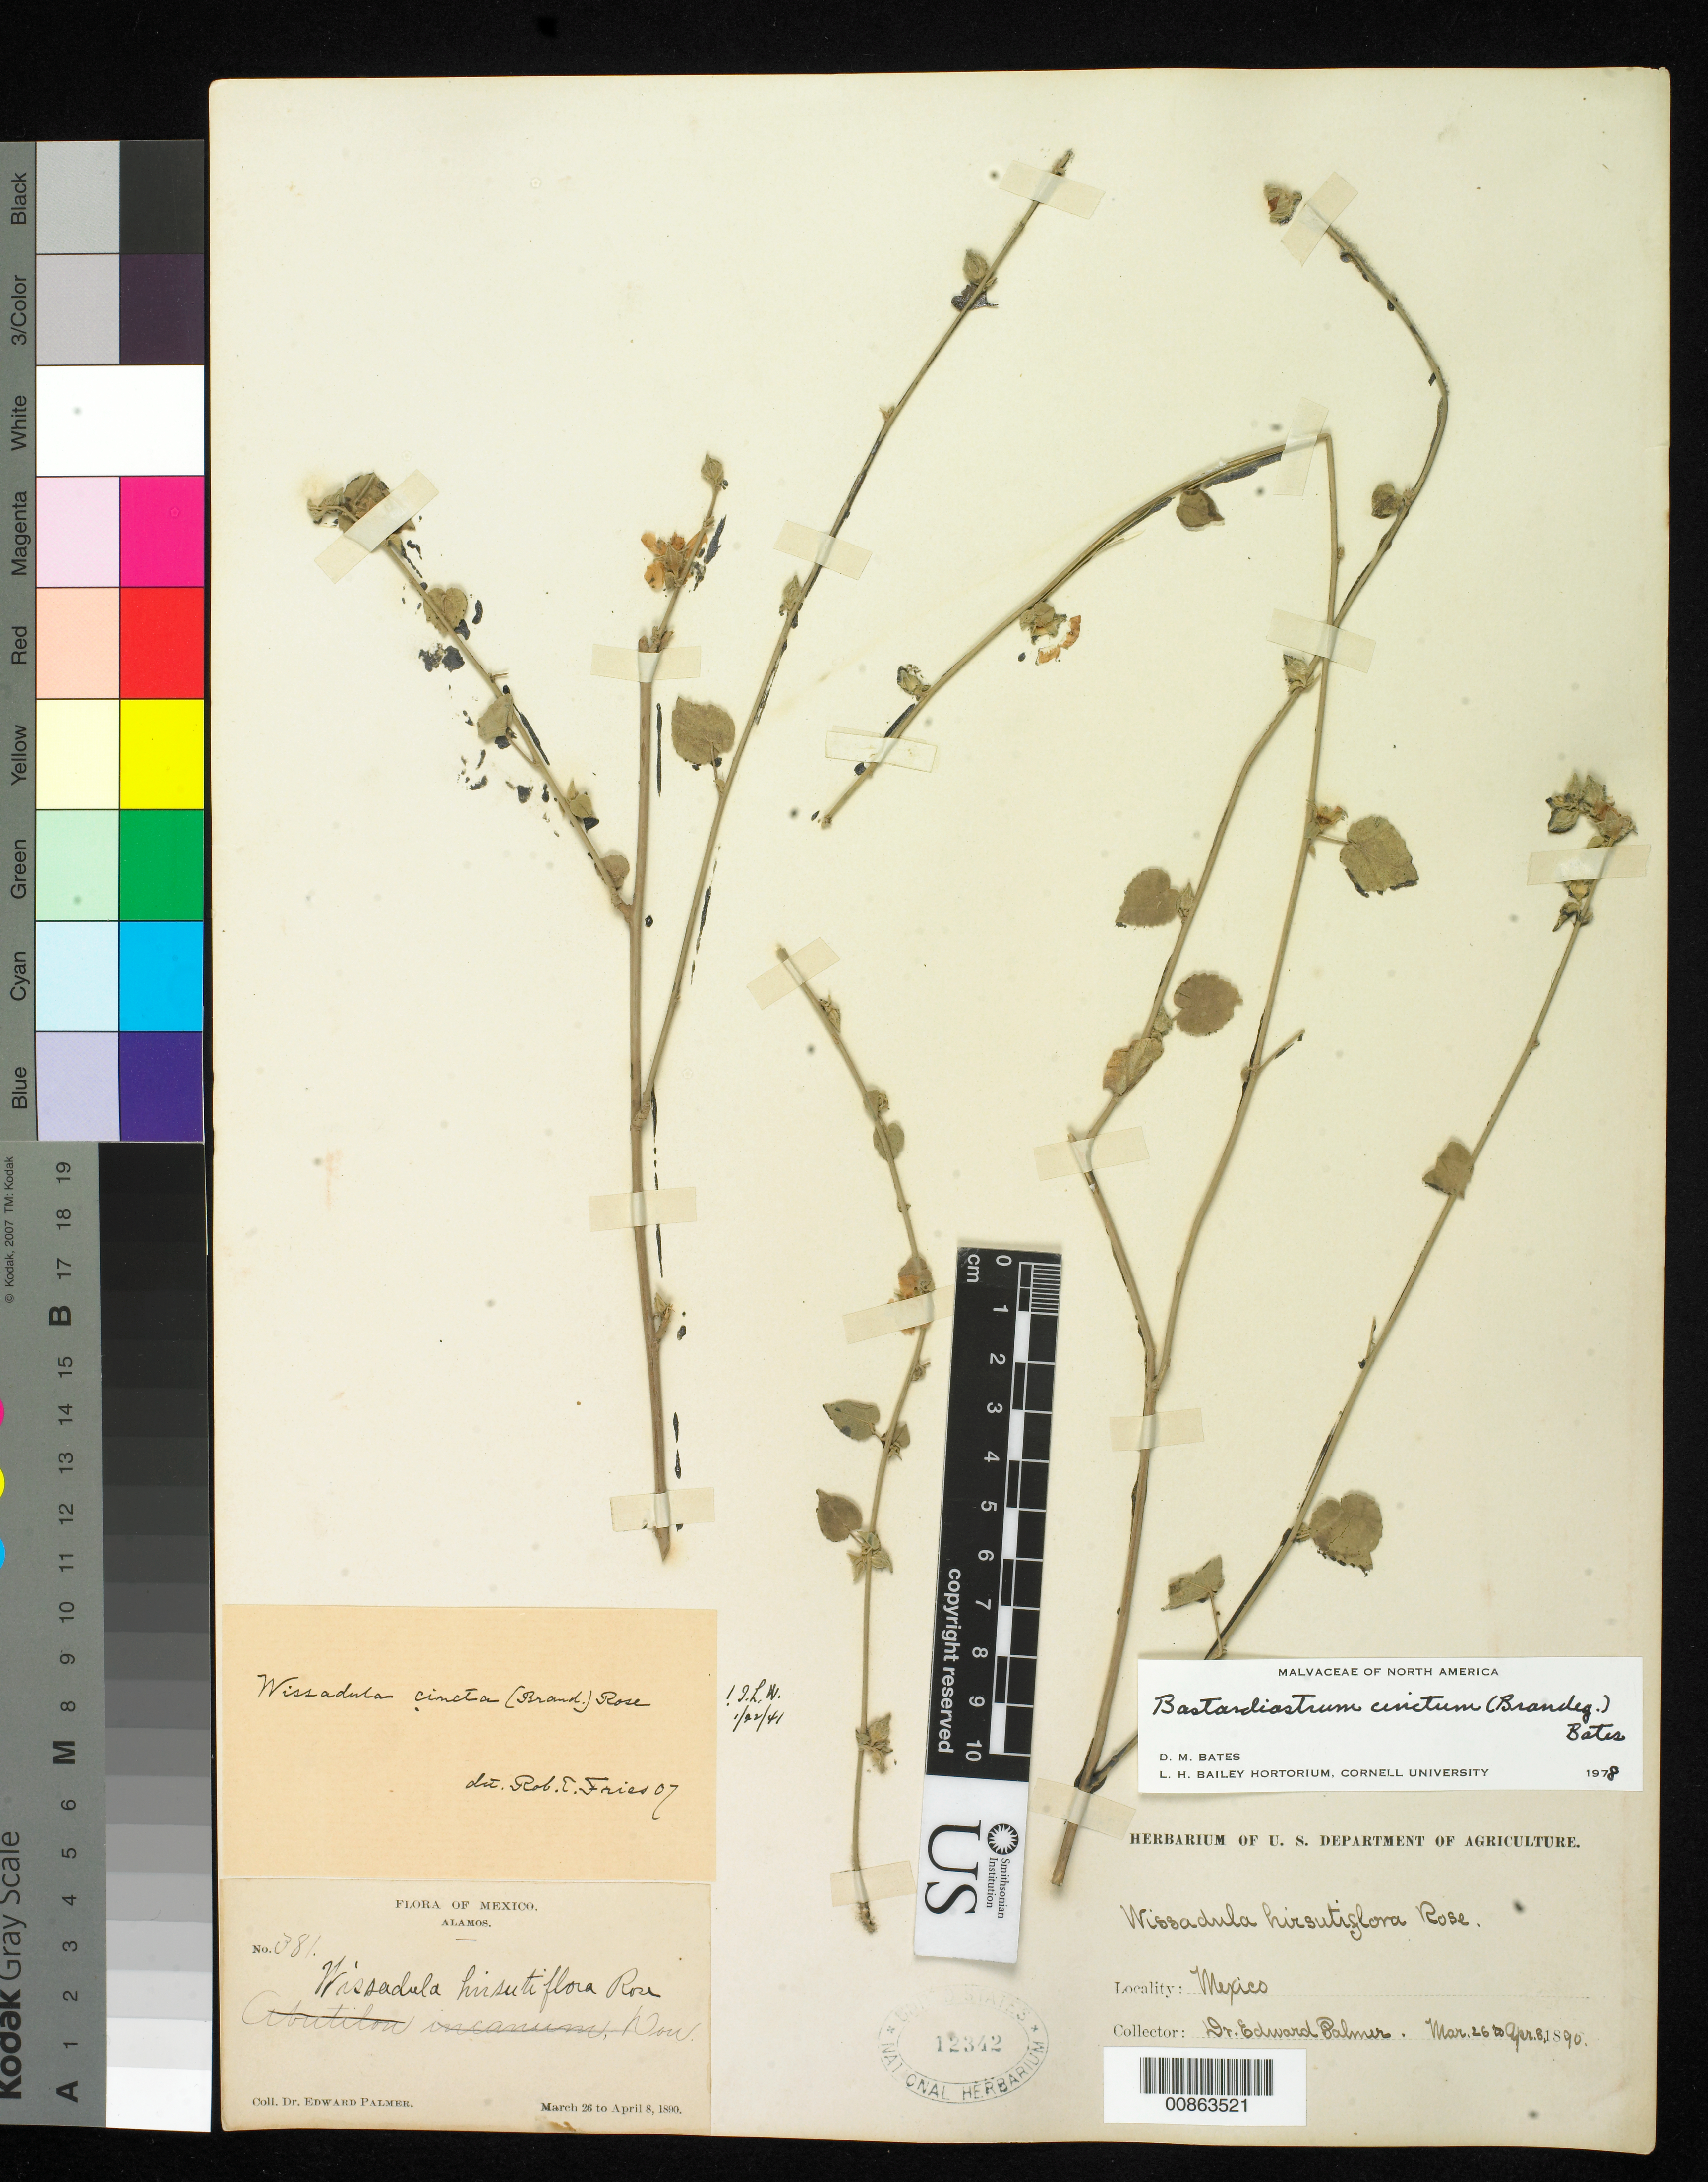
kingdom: Plantae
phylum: Tracheophyta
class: Magnoliopsida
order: Malvales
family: Malvaceae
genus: Bastardiastrum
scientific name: Bastardiastrum cinctum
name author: (Brandegee) D.M. Bates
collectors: E. Palmer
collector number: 381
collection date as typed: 26 Mar 1890 to 08 Apr 1890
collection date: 1890-03-26/1890-04-08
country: Mexico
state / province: Sonora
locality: Alamos, Sonora.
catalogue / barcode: US 12342